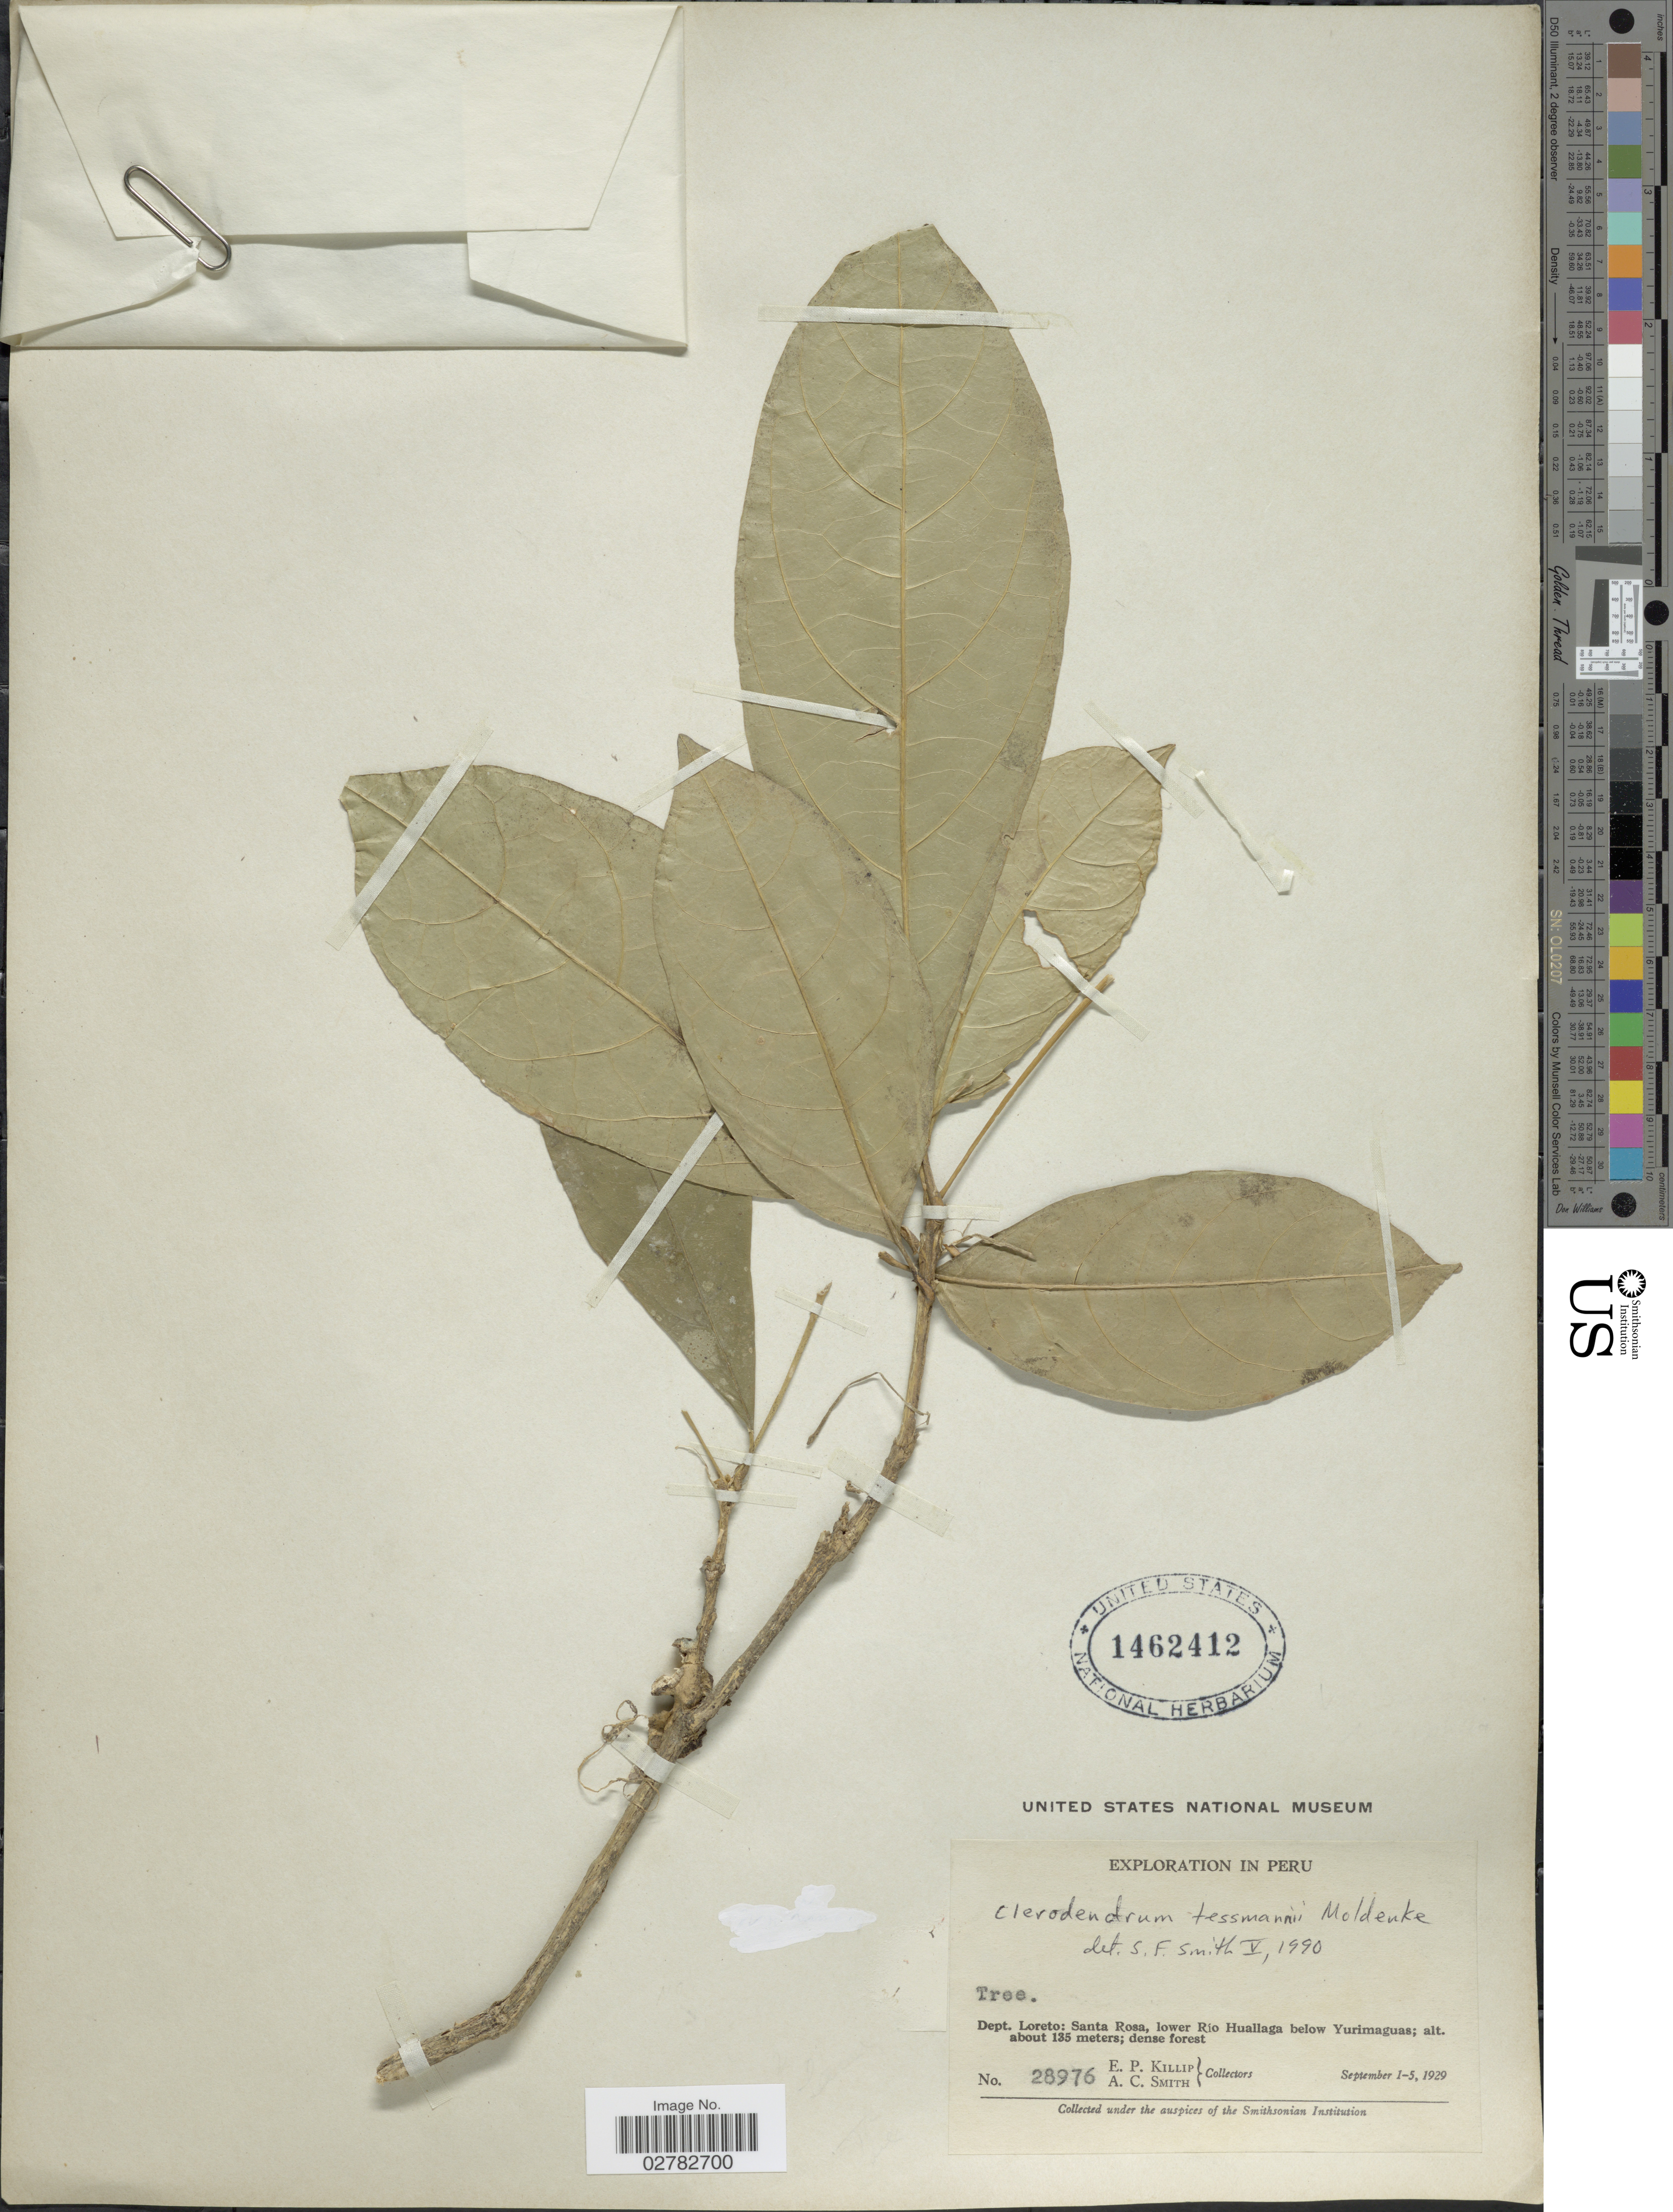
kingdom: Plantae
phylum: Tracheophyta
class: Magnoliopsida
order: Lamiales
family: Lamiaceae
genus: Clerodendrum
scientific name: Clerodendrum tessmannii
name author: Moldenke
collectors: E. P. Killip & A. C. Smith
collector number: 28976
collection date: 1929-09-01/1929-09-05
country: Peru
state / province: Loreto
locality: Dept. Loreto: Santa Rosa, lower Río Huallaga below Yurimaguas.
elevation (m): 135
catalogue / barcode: US 1462412